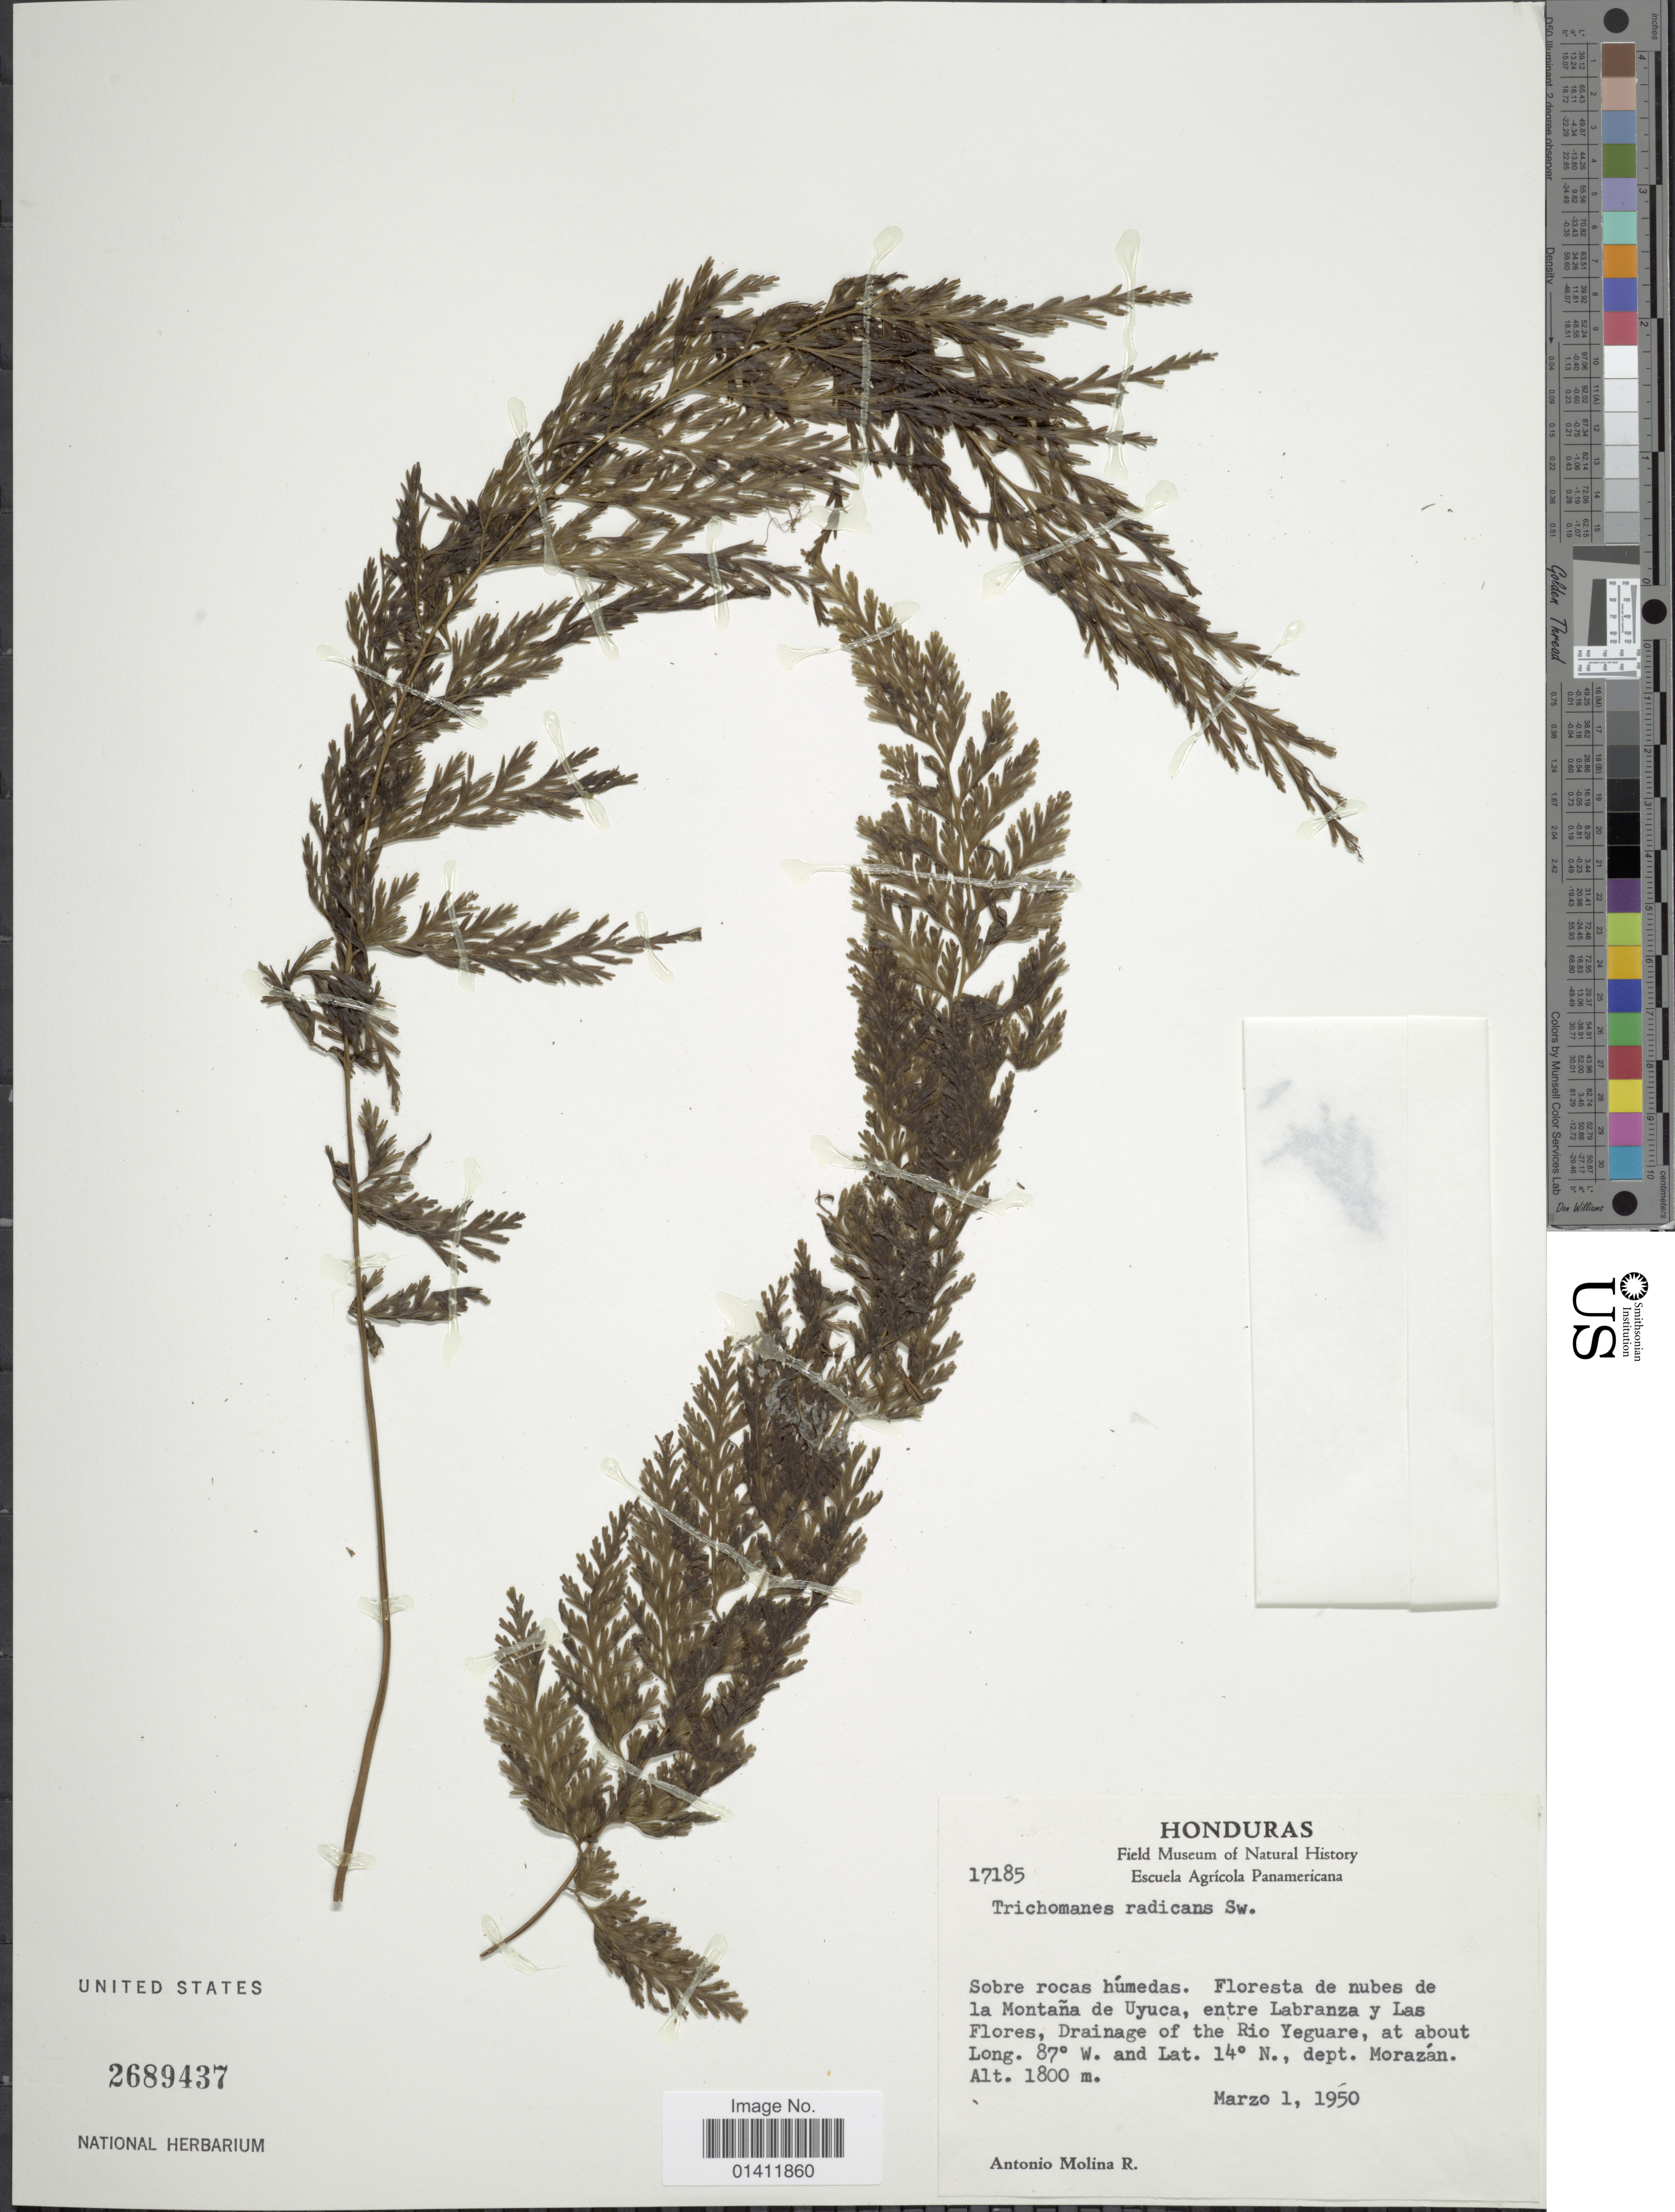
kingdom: Plantae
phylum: Tracheophyta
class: Polypodiopsida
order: Hymenophyllales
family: Hymenophyllaceae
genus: Vandenboschia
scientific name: Vandenboschia radicans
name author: (Sw.) Copel.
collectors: A. Molina R.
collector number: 17185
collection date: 1950-03-01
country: Honduras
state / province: Fco. Morazán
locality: Floresta de nubes de la Montana de Uyuca, entre Labranza y Las Flores, Drainage of the Rio Yeguare. Dept. Morazan.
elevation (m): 1800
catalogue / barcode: US 2689437